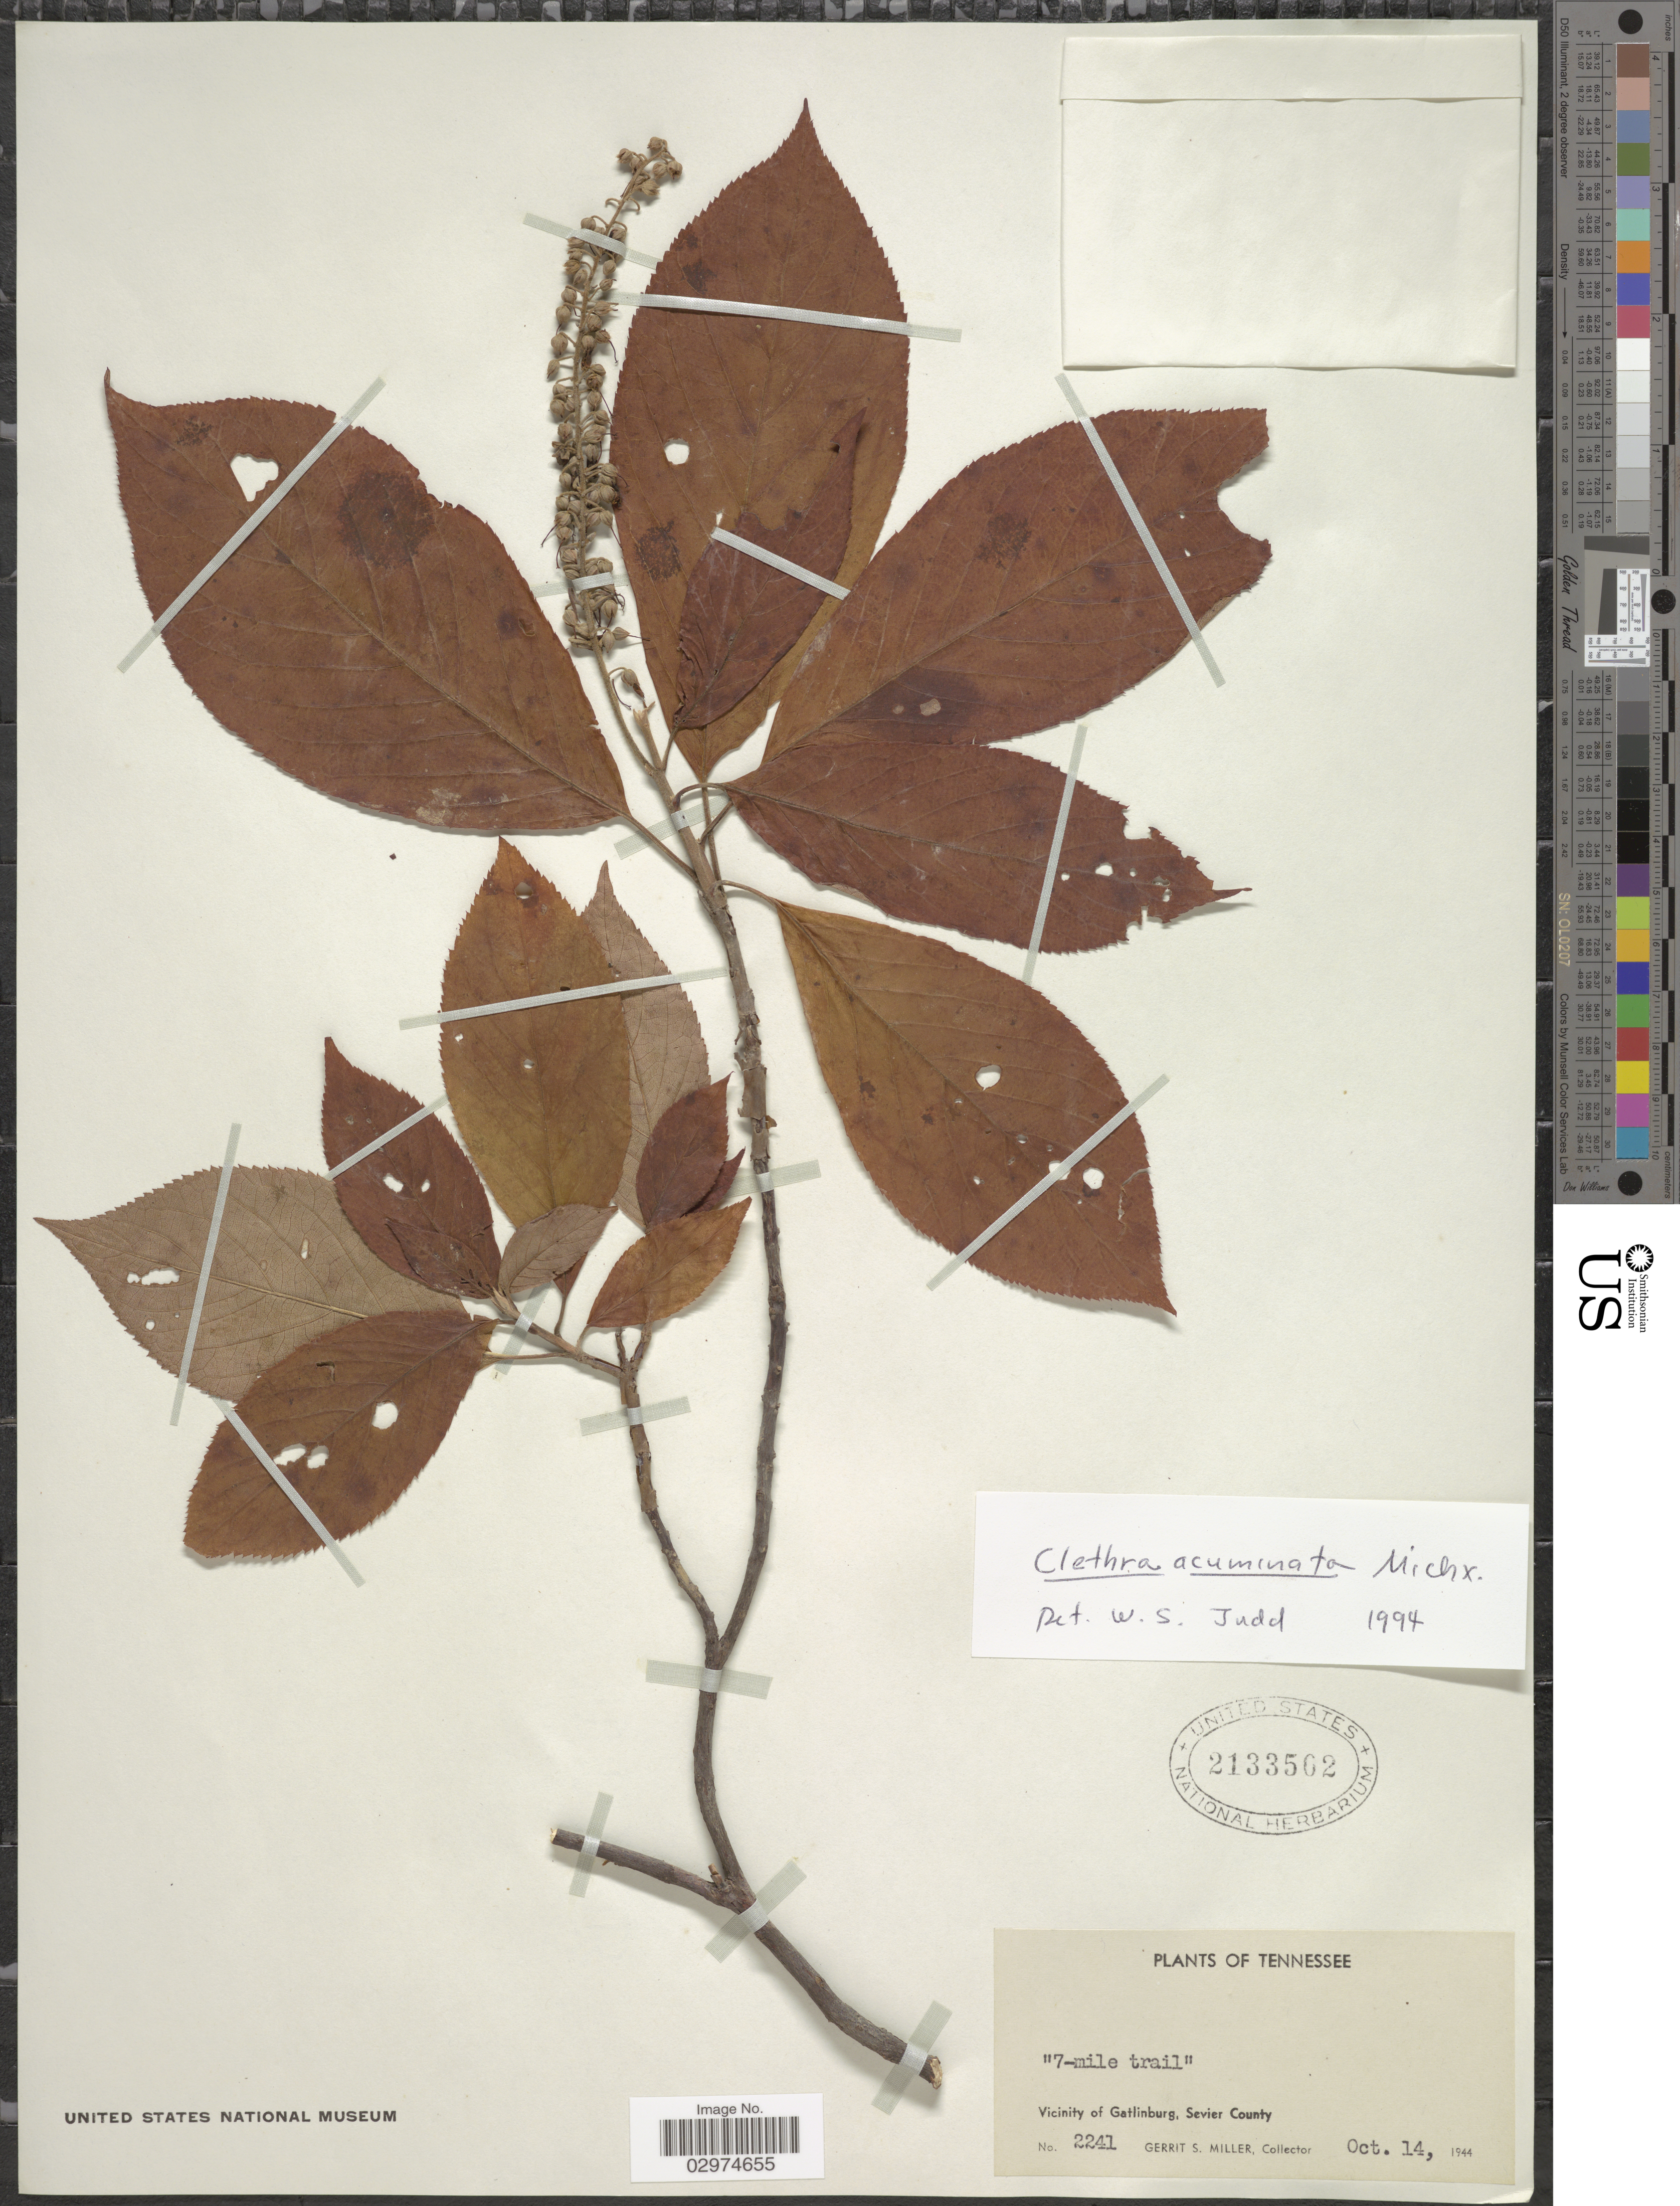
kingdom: Plantae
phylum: Tracheophyta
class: Magnoliopsida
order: Ericales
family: Ericaceae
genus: Oxydendrum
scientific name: Oxydendrum arboreum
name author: (L.) DC.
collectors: G. S. Miller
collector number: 2241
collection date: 1944-10-14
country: United States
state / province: Tennessee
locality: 7-mile trail, Vicinity of Gatlinburg, Sevier County.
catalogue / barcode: US 2133502